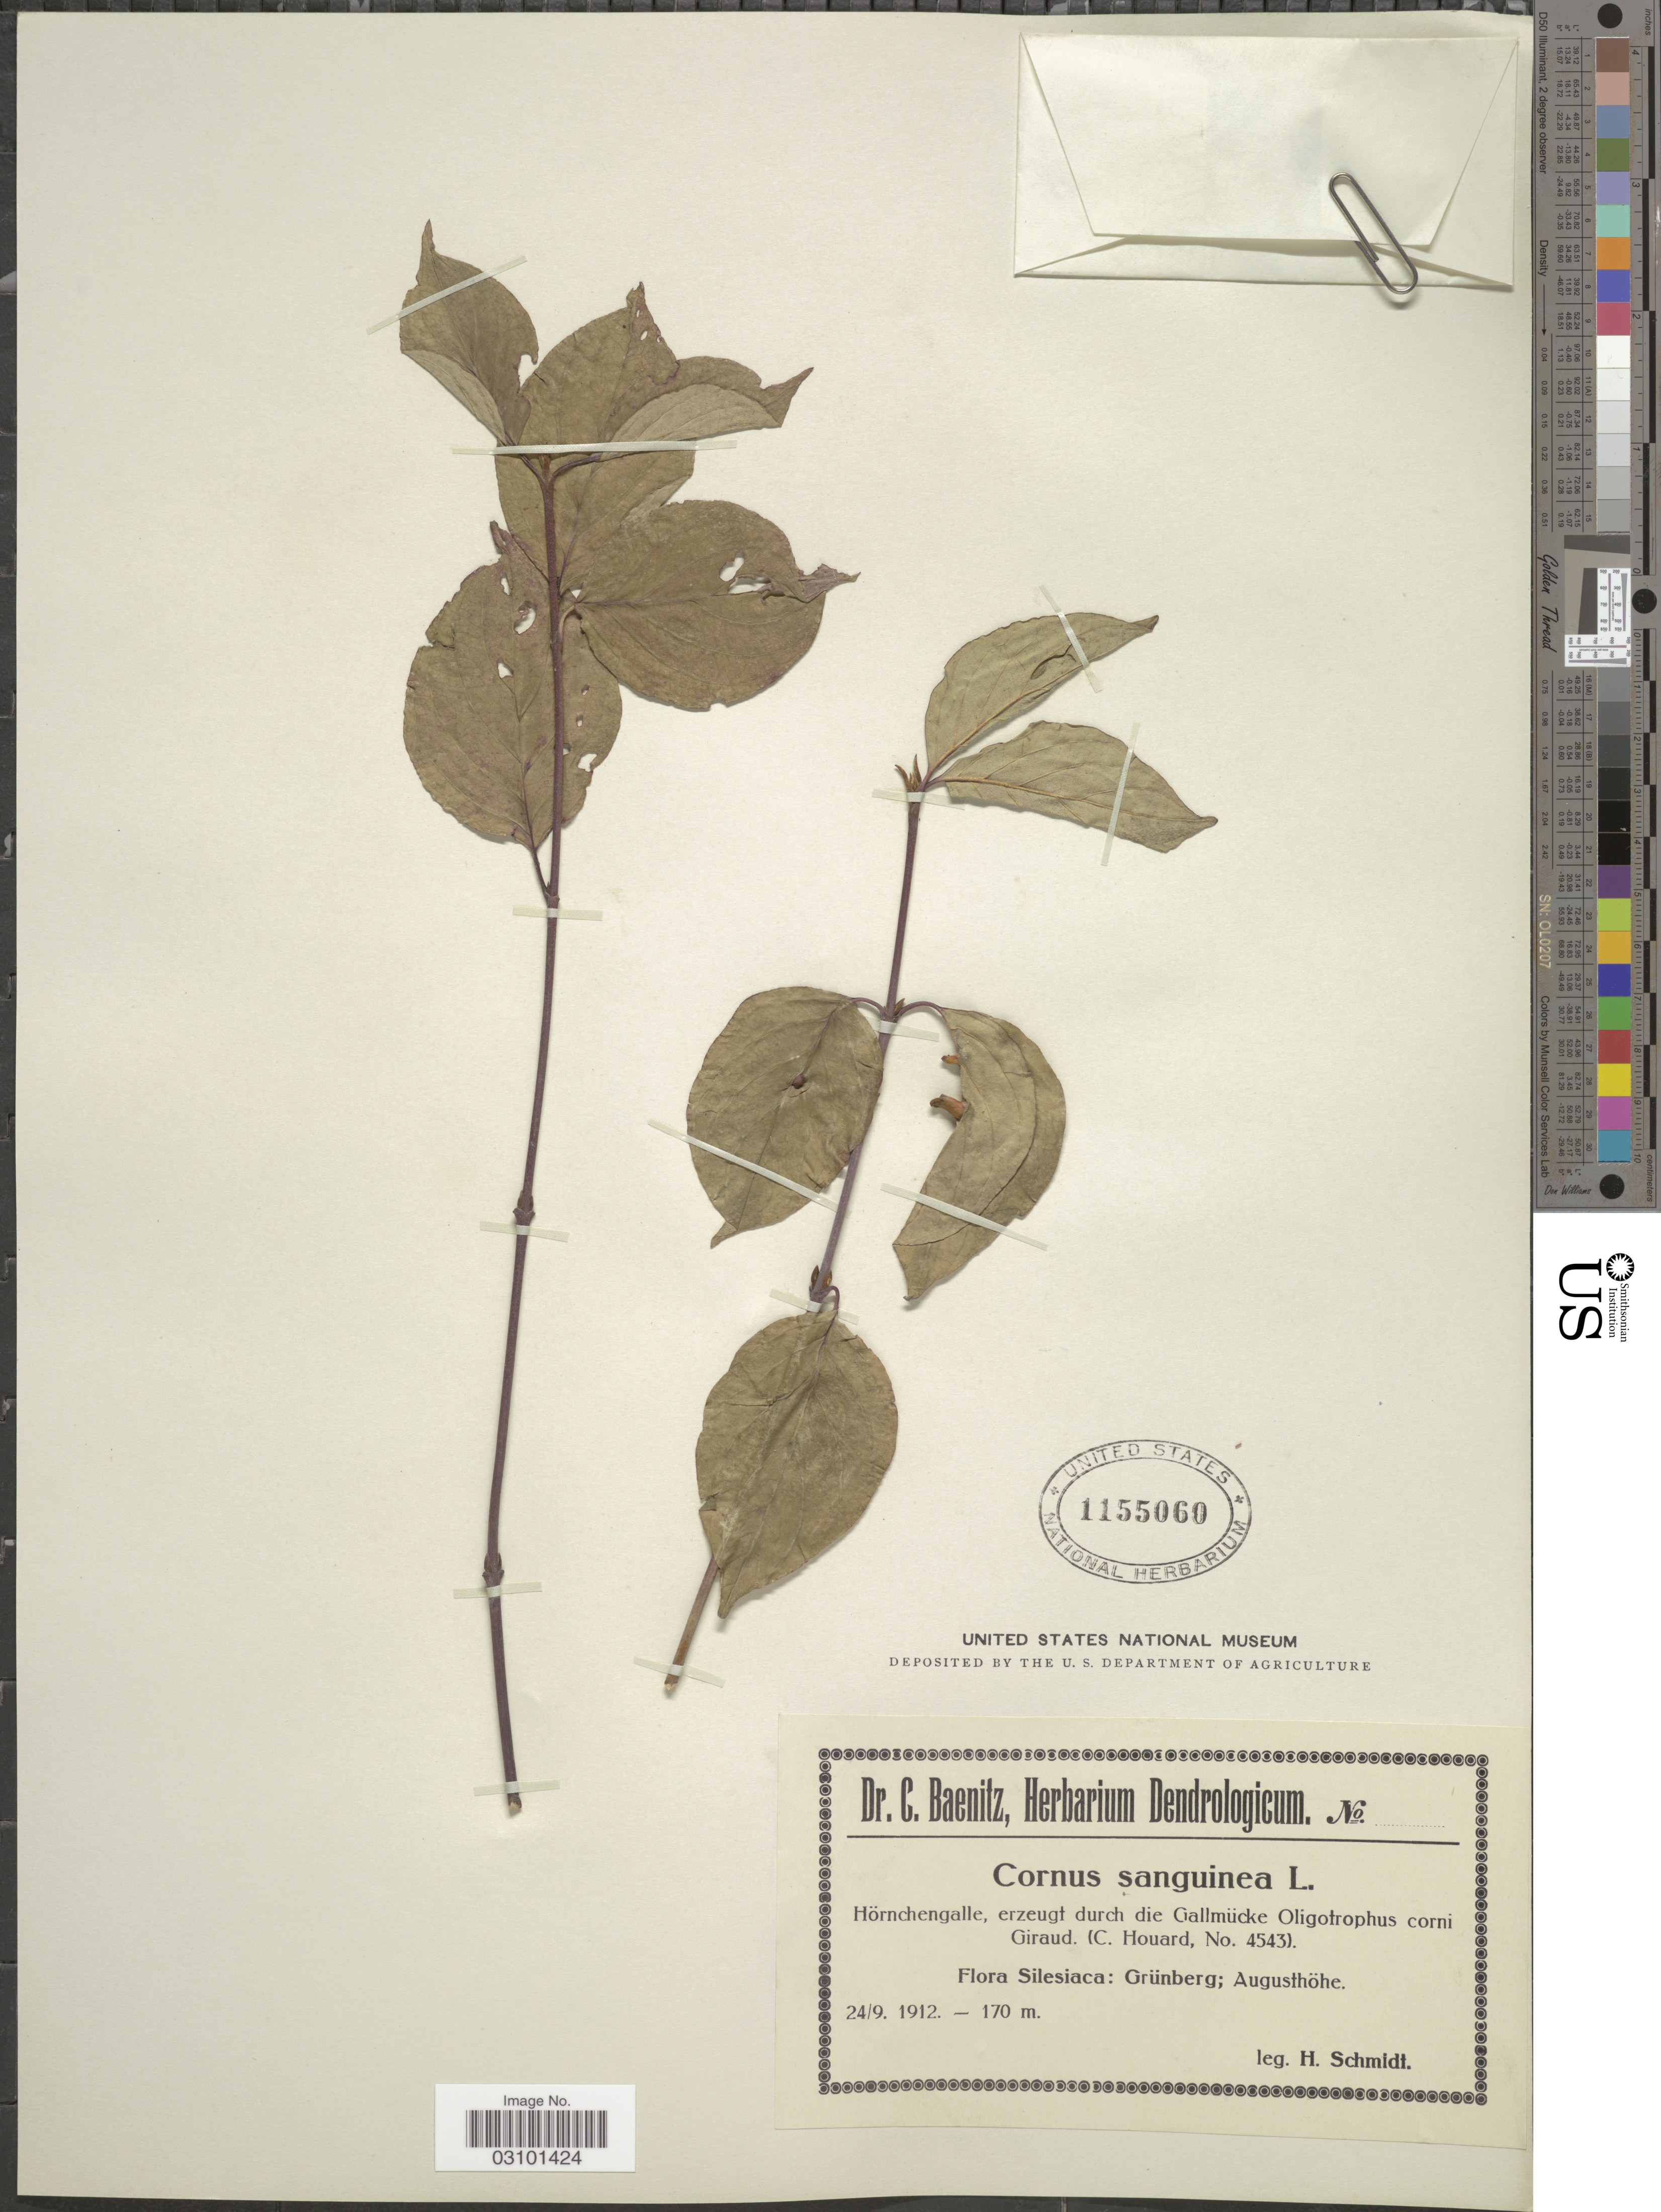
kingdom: Plantae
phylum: Tracheophyta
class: Magnoliopsida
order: Cornales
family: Cornaceae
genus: Cornus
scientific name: Cornus sanguinea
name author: L.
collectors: H. Schmidt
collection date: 1912-09-24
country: Poland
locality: Silesiaca: Grünberg; Augusthöhe.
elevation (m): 170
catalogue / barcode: US 1155060